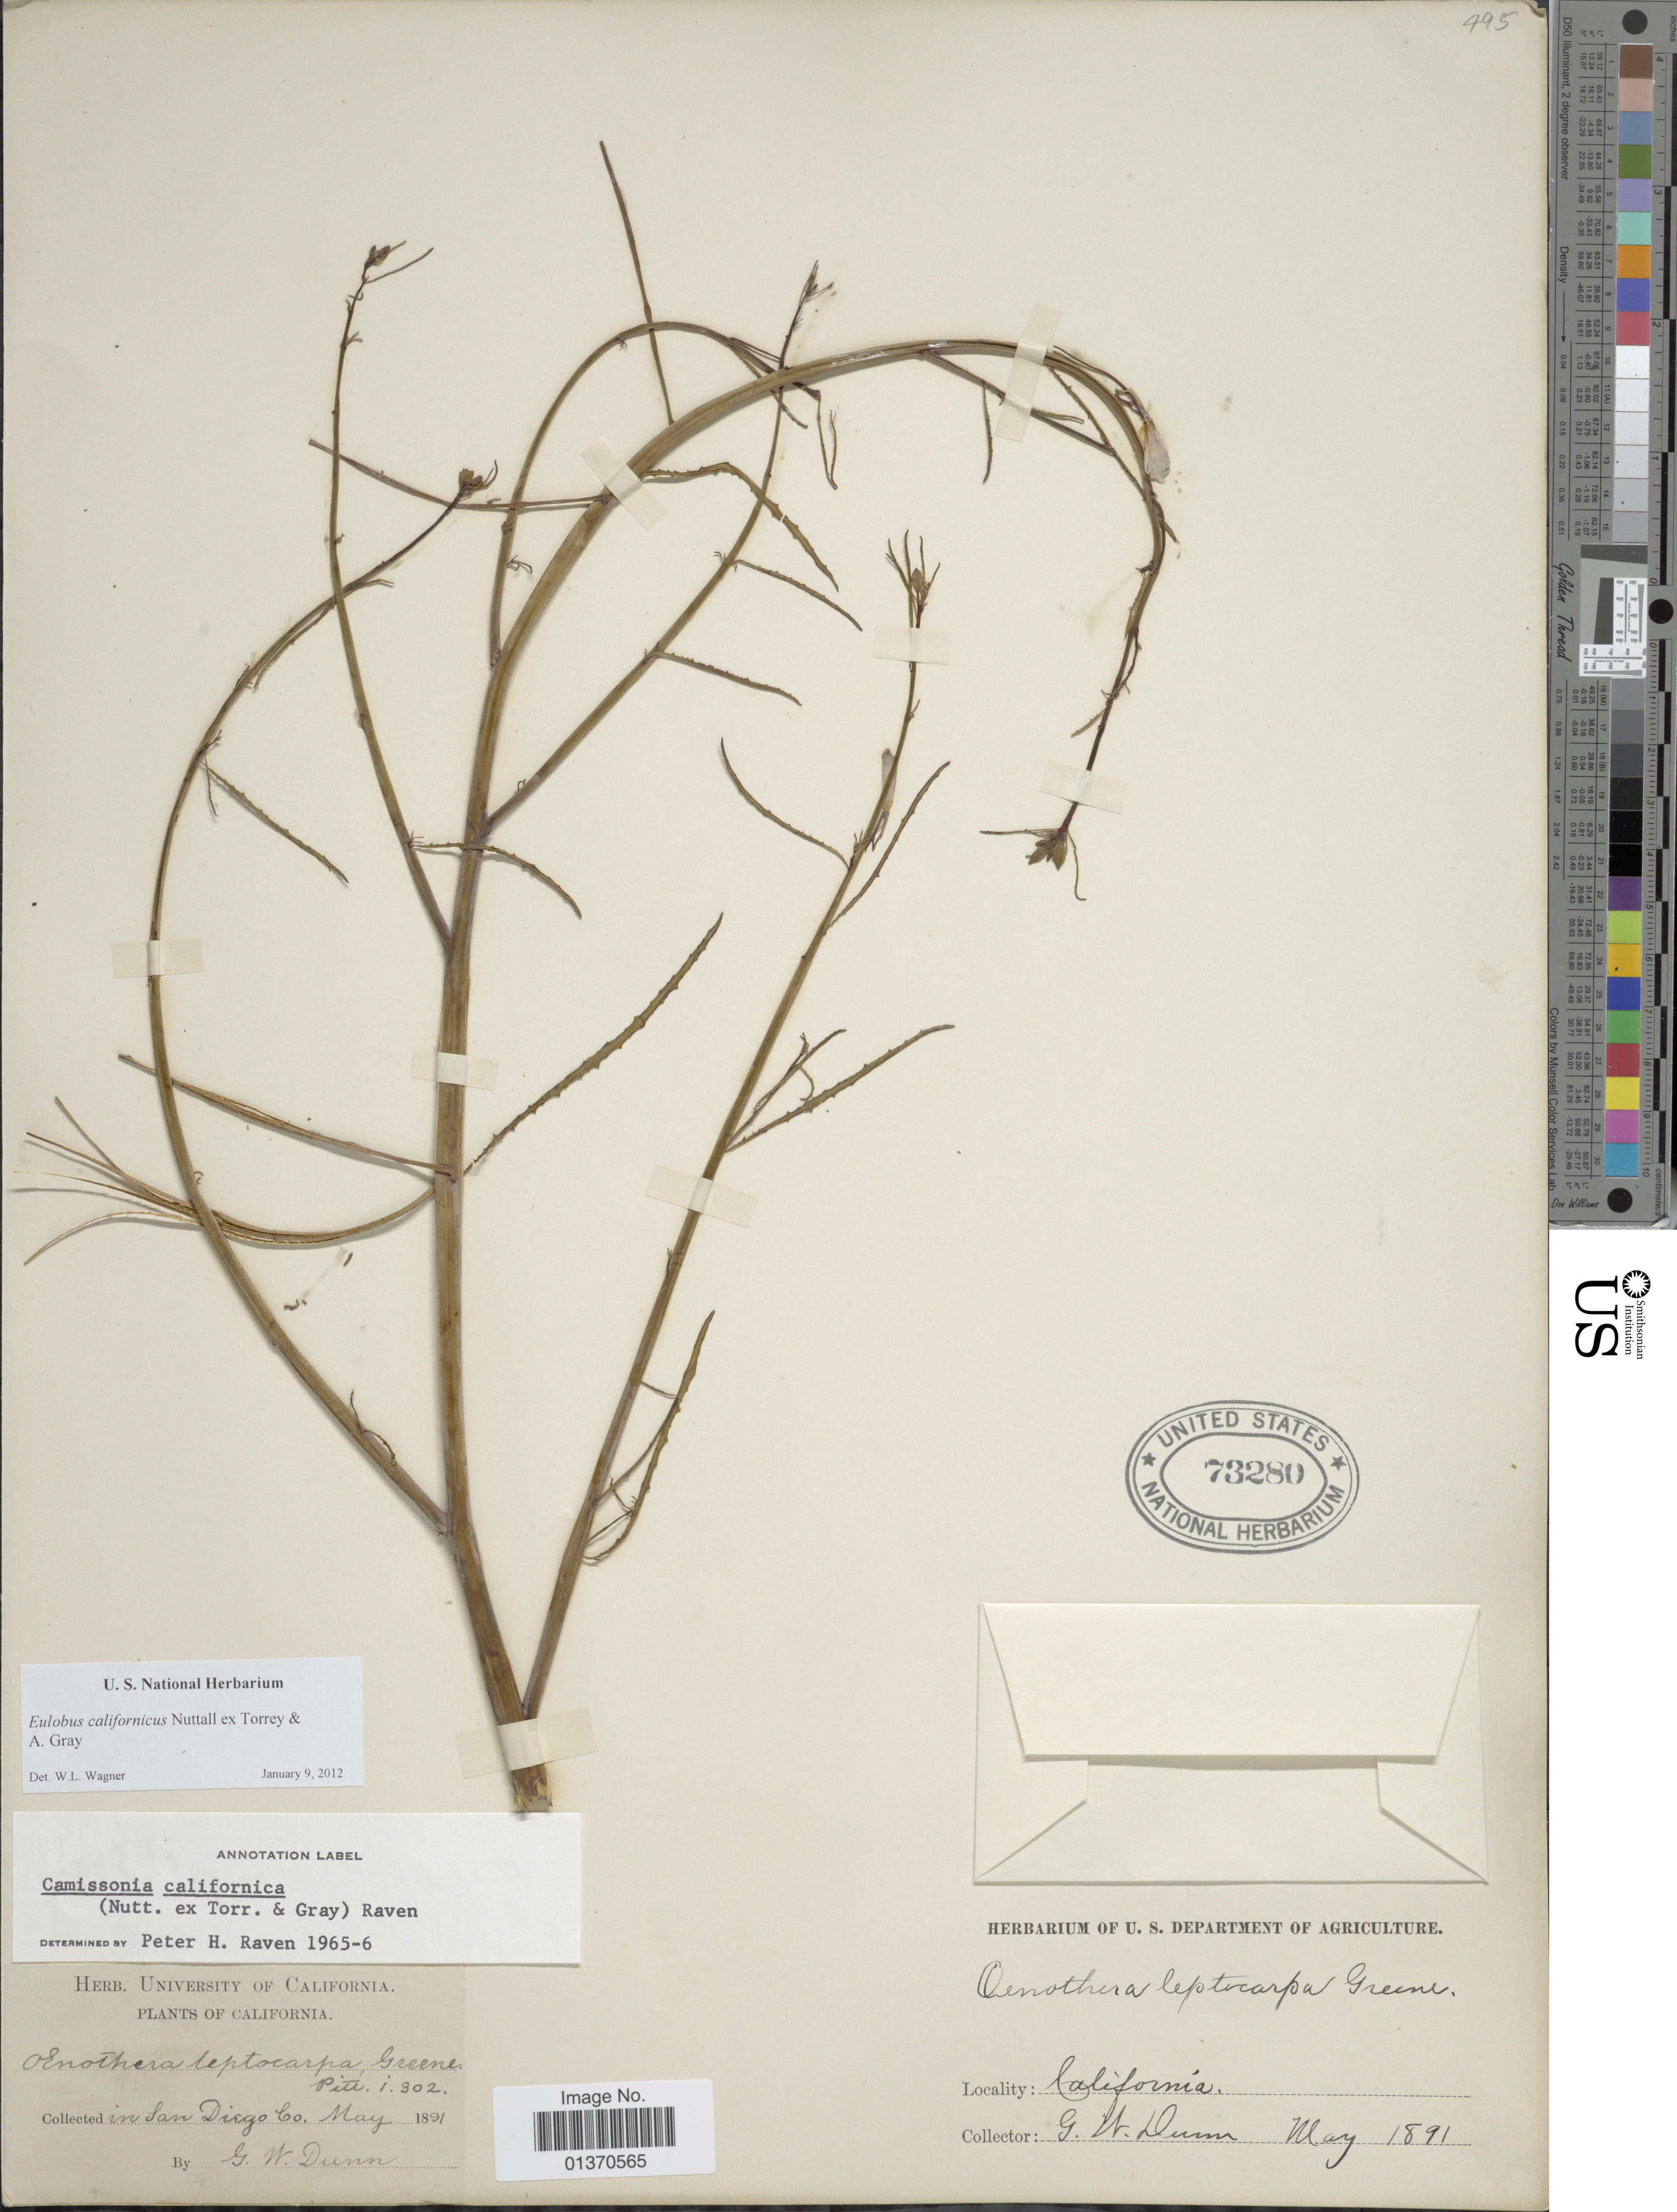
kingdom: Plantae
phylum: Tracheophyta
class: Magnoliopsida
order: Myrtales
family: Onagraceae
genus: Eulobus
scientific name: Eulobus californicus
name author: Nutt. ex Torr. & A. Gray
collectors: G. W.Dunn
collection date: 1891-05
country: United States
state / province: California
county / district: San Diego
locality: In San Diego Co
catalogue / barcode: US 73280